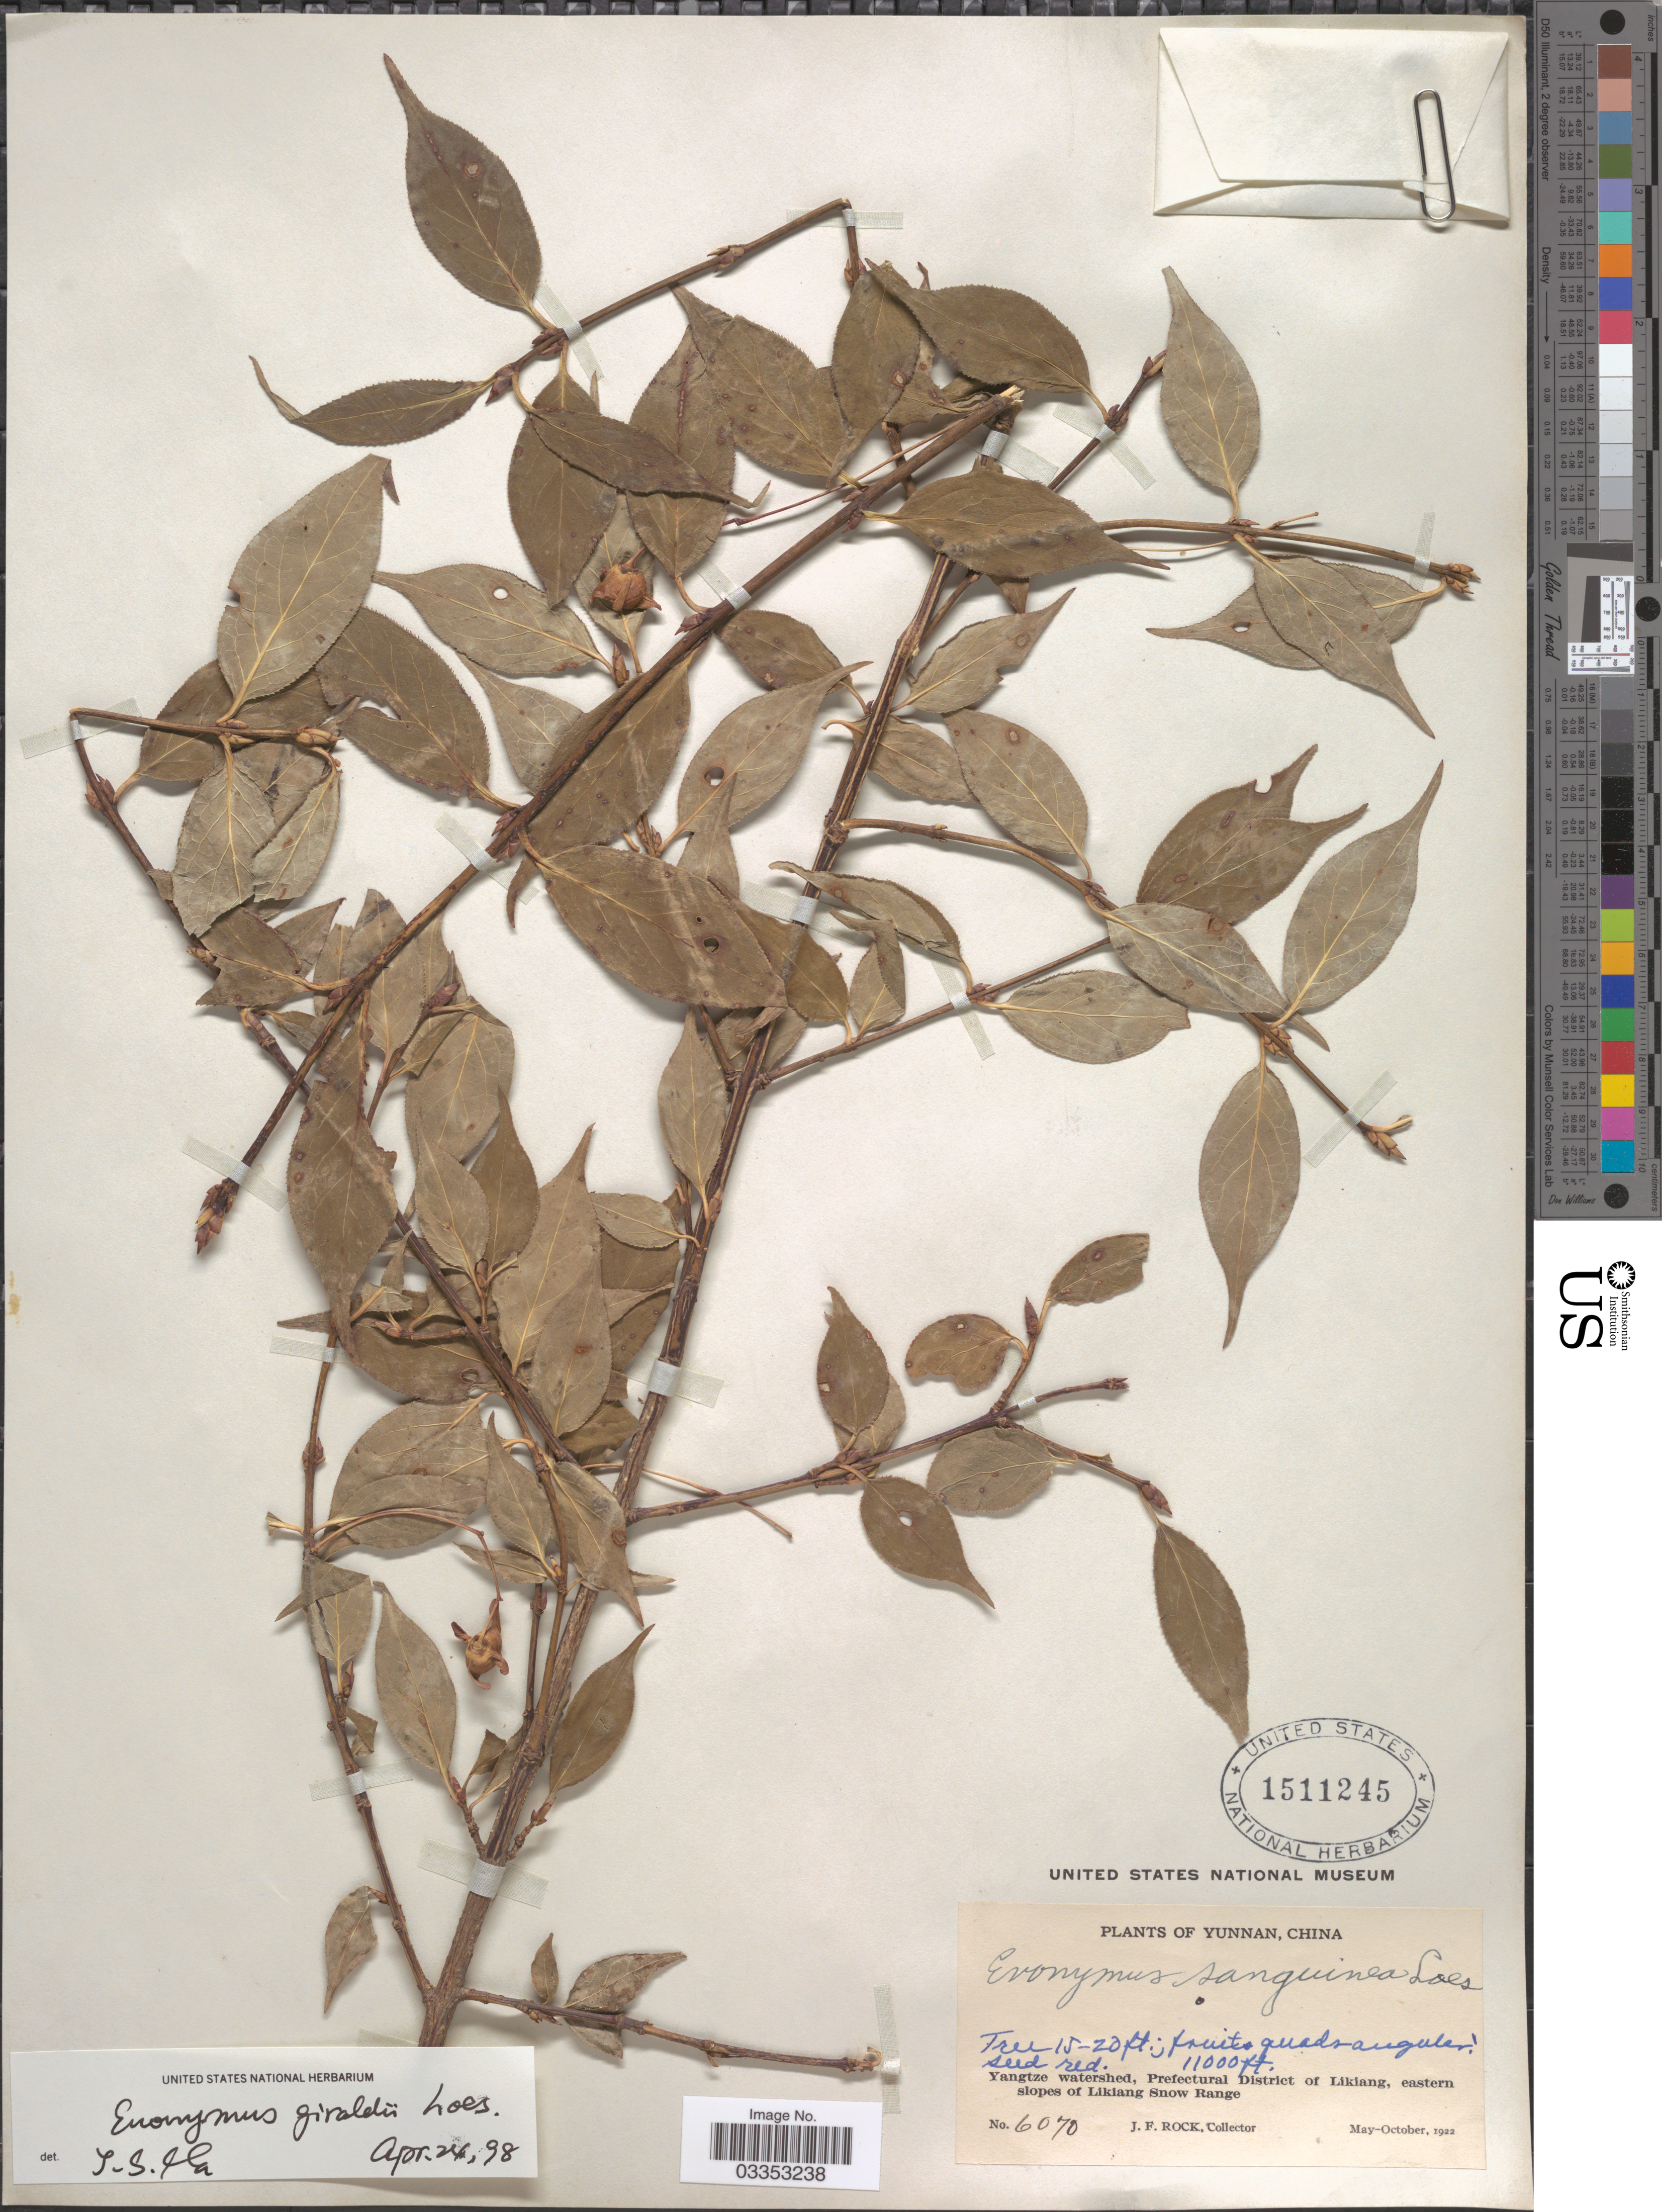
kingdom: Plantae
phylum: Tracheophyta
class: Magnoliopsida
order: Celastrales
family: Celastraceae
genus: Euonymus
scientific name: Euonymus giraldii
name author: Loes. ex Diels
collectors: J. Rock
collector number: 6070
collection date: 1922-05/1922-10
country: China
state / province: Yunnan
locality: Yangtze watershed, Prefectural District of Likiang, eastern slopes of Likiang Snow Range.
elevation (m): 3353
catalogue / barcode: US 1511245